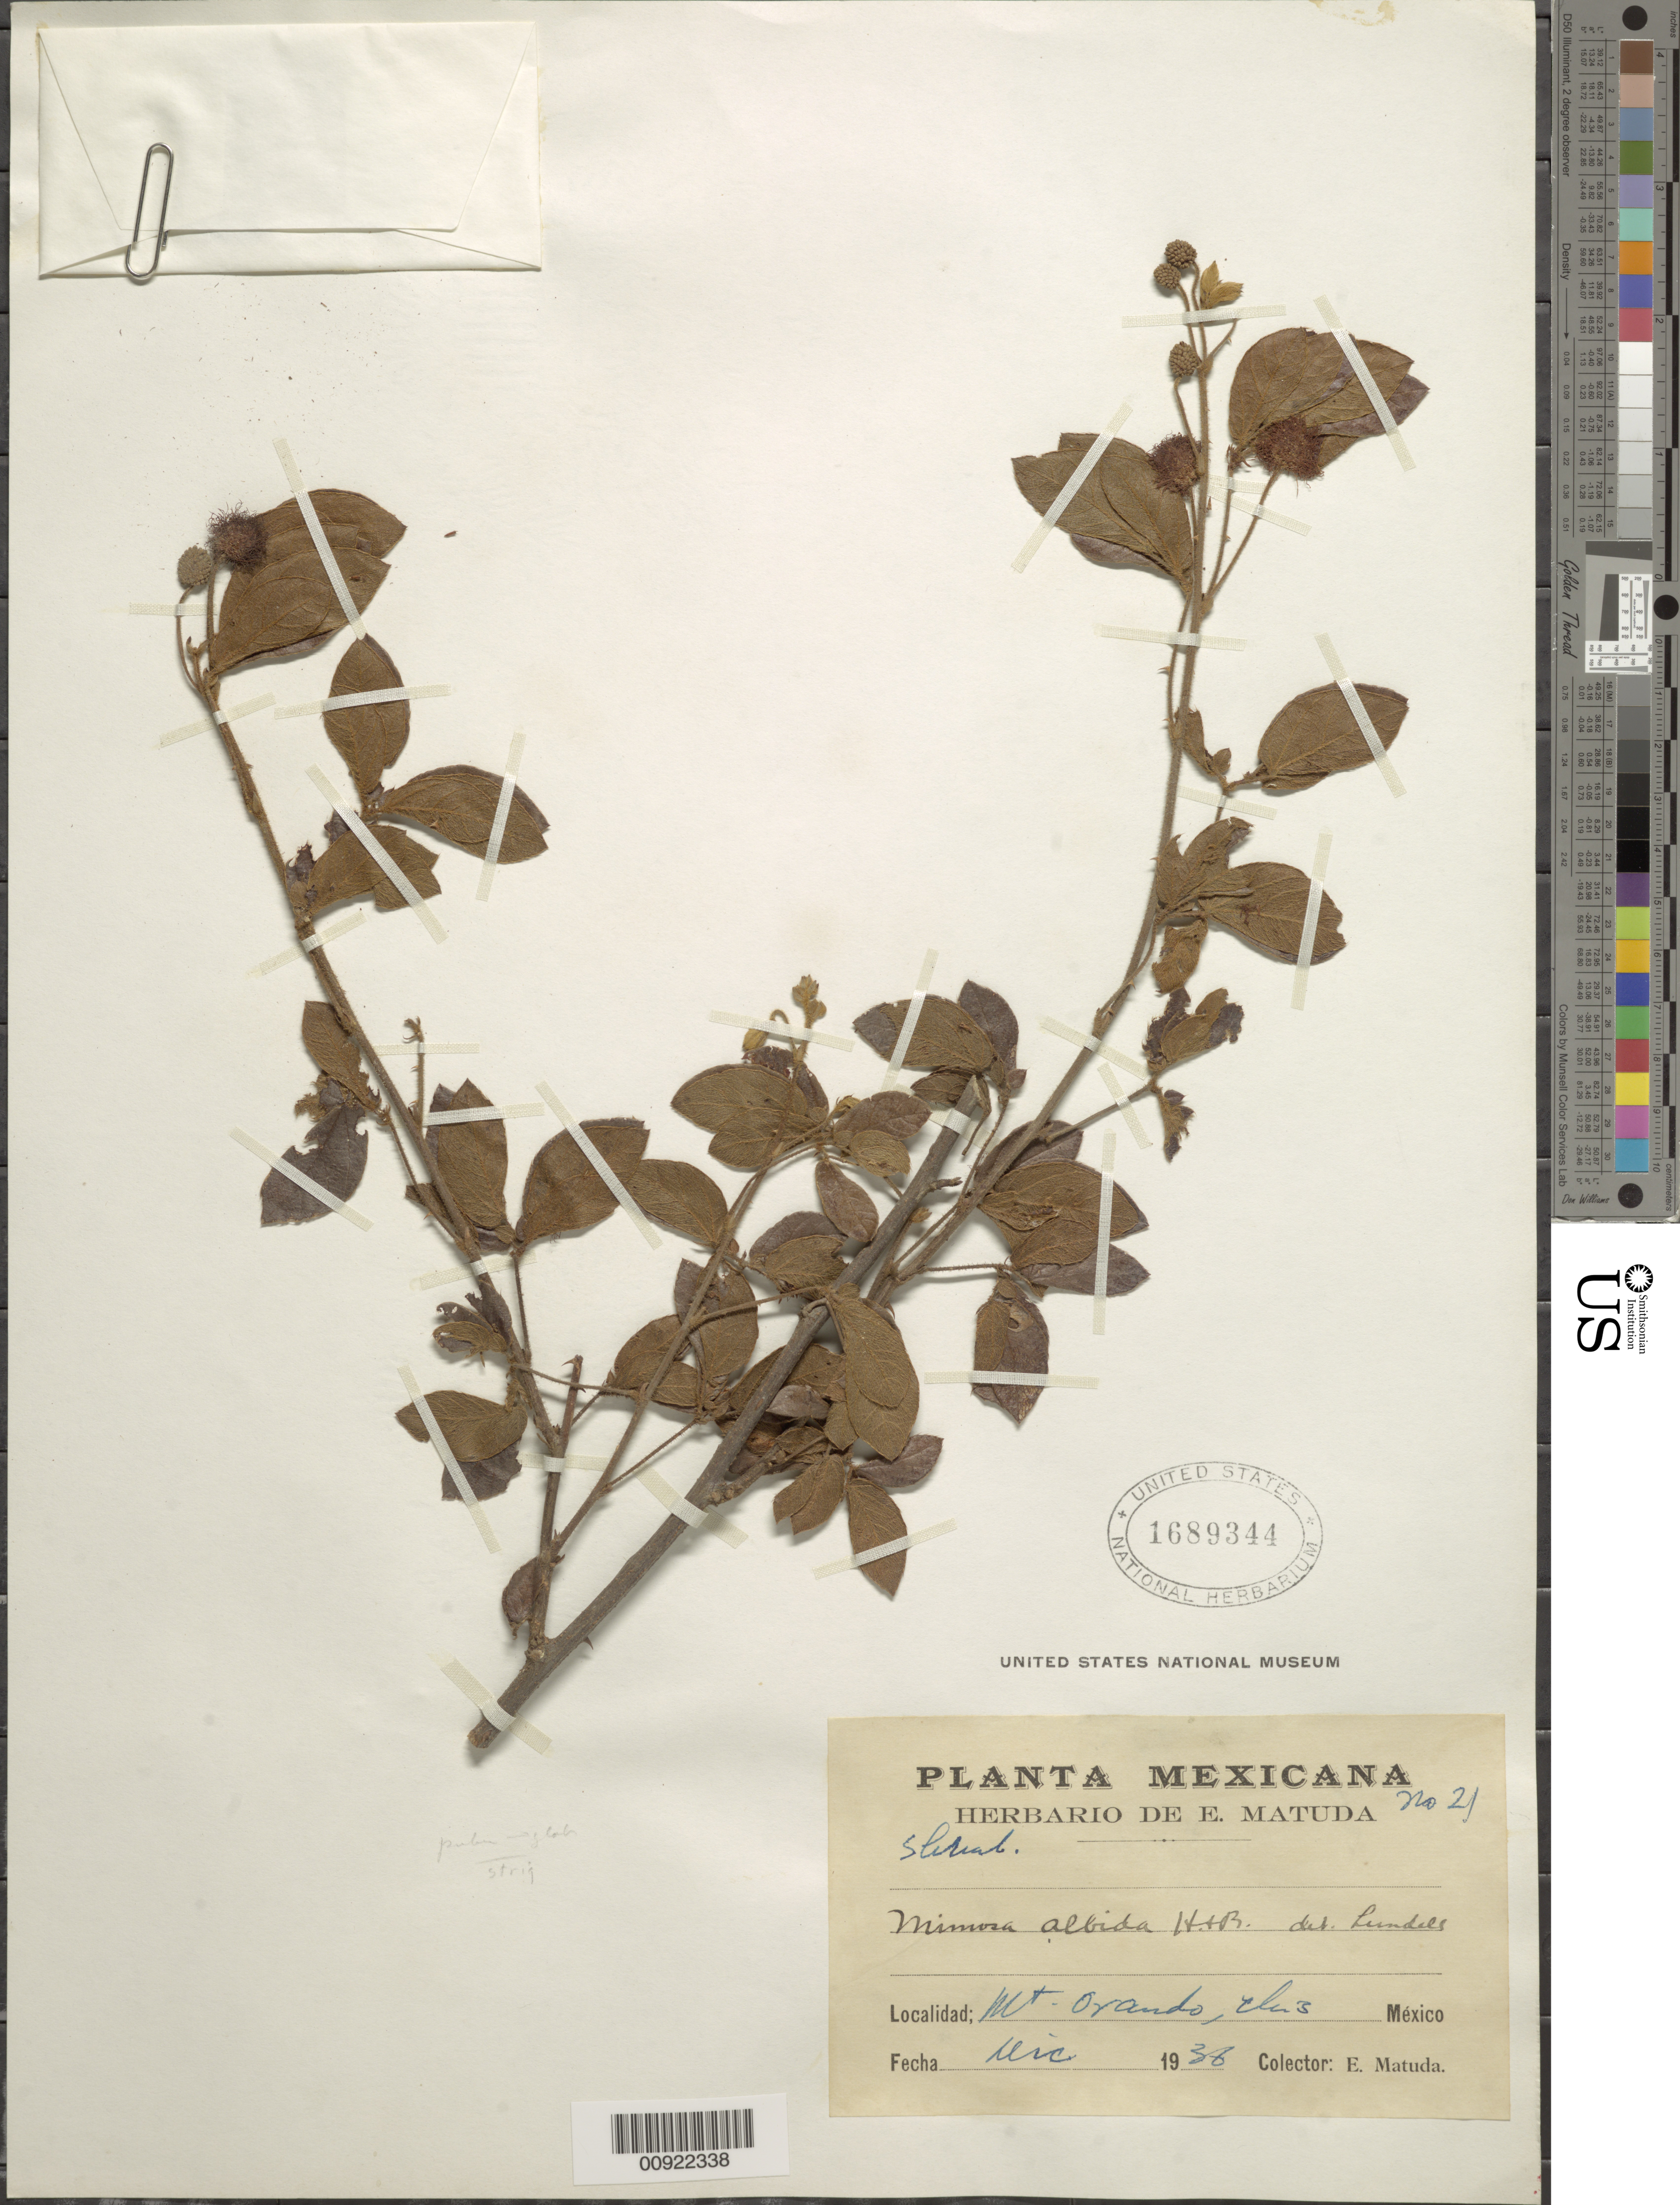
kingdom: Plantae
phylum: Tracheophyta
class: Magnoliopsida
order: Fabales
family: Fabaceae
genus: Mimosa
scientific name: Mimosa albida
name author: Humb. & Bonpl. ex Willd.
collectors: E. Matuda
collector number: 21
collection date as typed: Dec 1938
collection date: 1938-12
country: Mexico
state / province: Chiapas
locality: Mt. Ovando, Chiapas.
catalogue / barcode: US 1689344